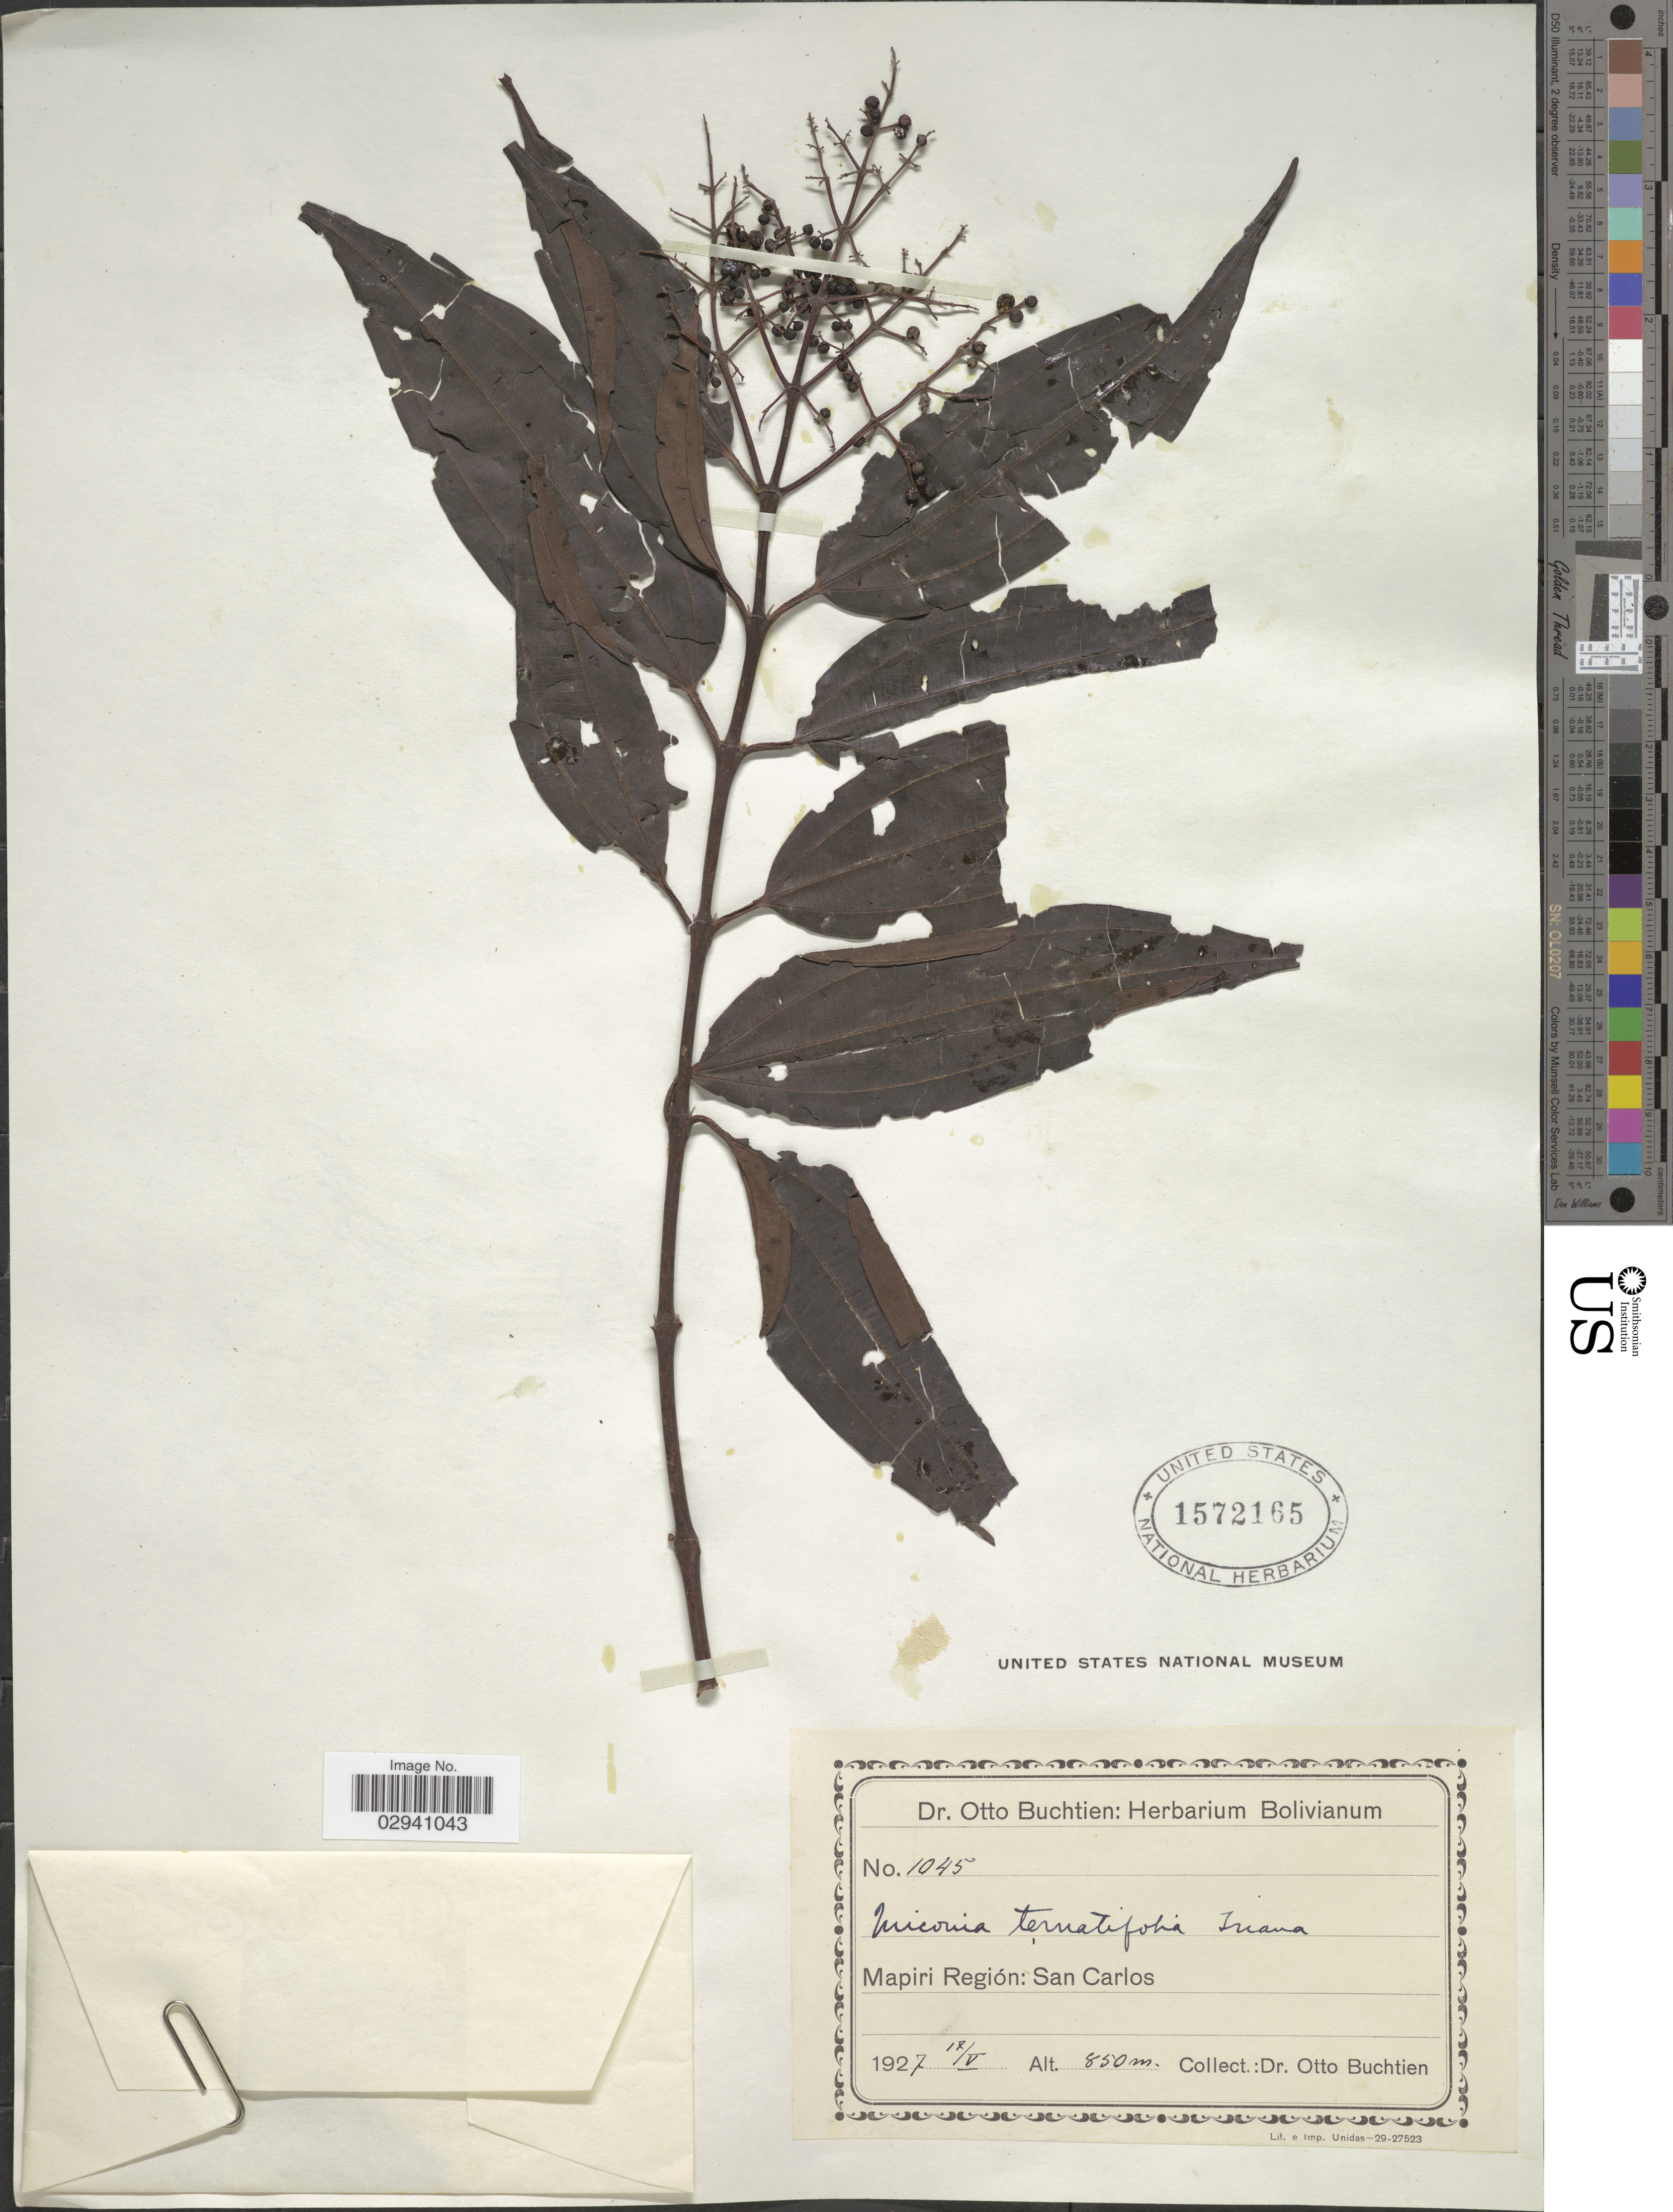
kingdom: Plantae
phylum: Tracheophyta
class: Magnoliopsida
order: Myrtales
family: Melastomataceae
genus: Miconia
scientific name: Miconia minutiflora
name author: (Bonpl.) DC.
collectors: O. Buchtien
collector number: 1045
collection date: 1927-05-17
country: Bolivia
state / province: La Paz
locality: Mapiri Región: San Carlos.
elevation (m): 850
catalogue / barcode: US 1572165